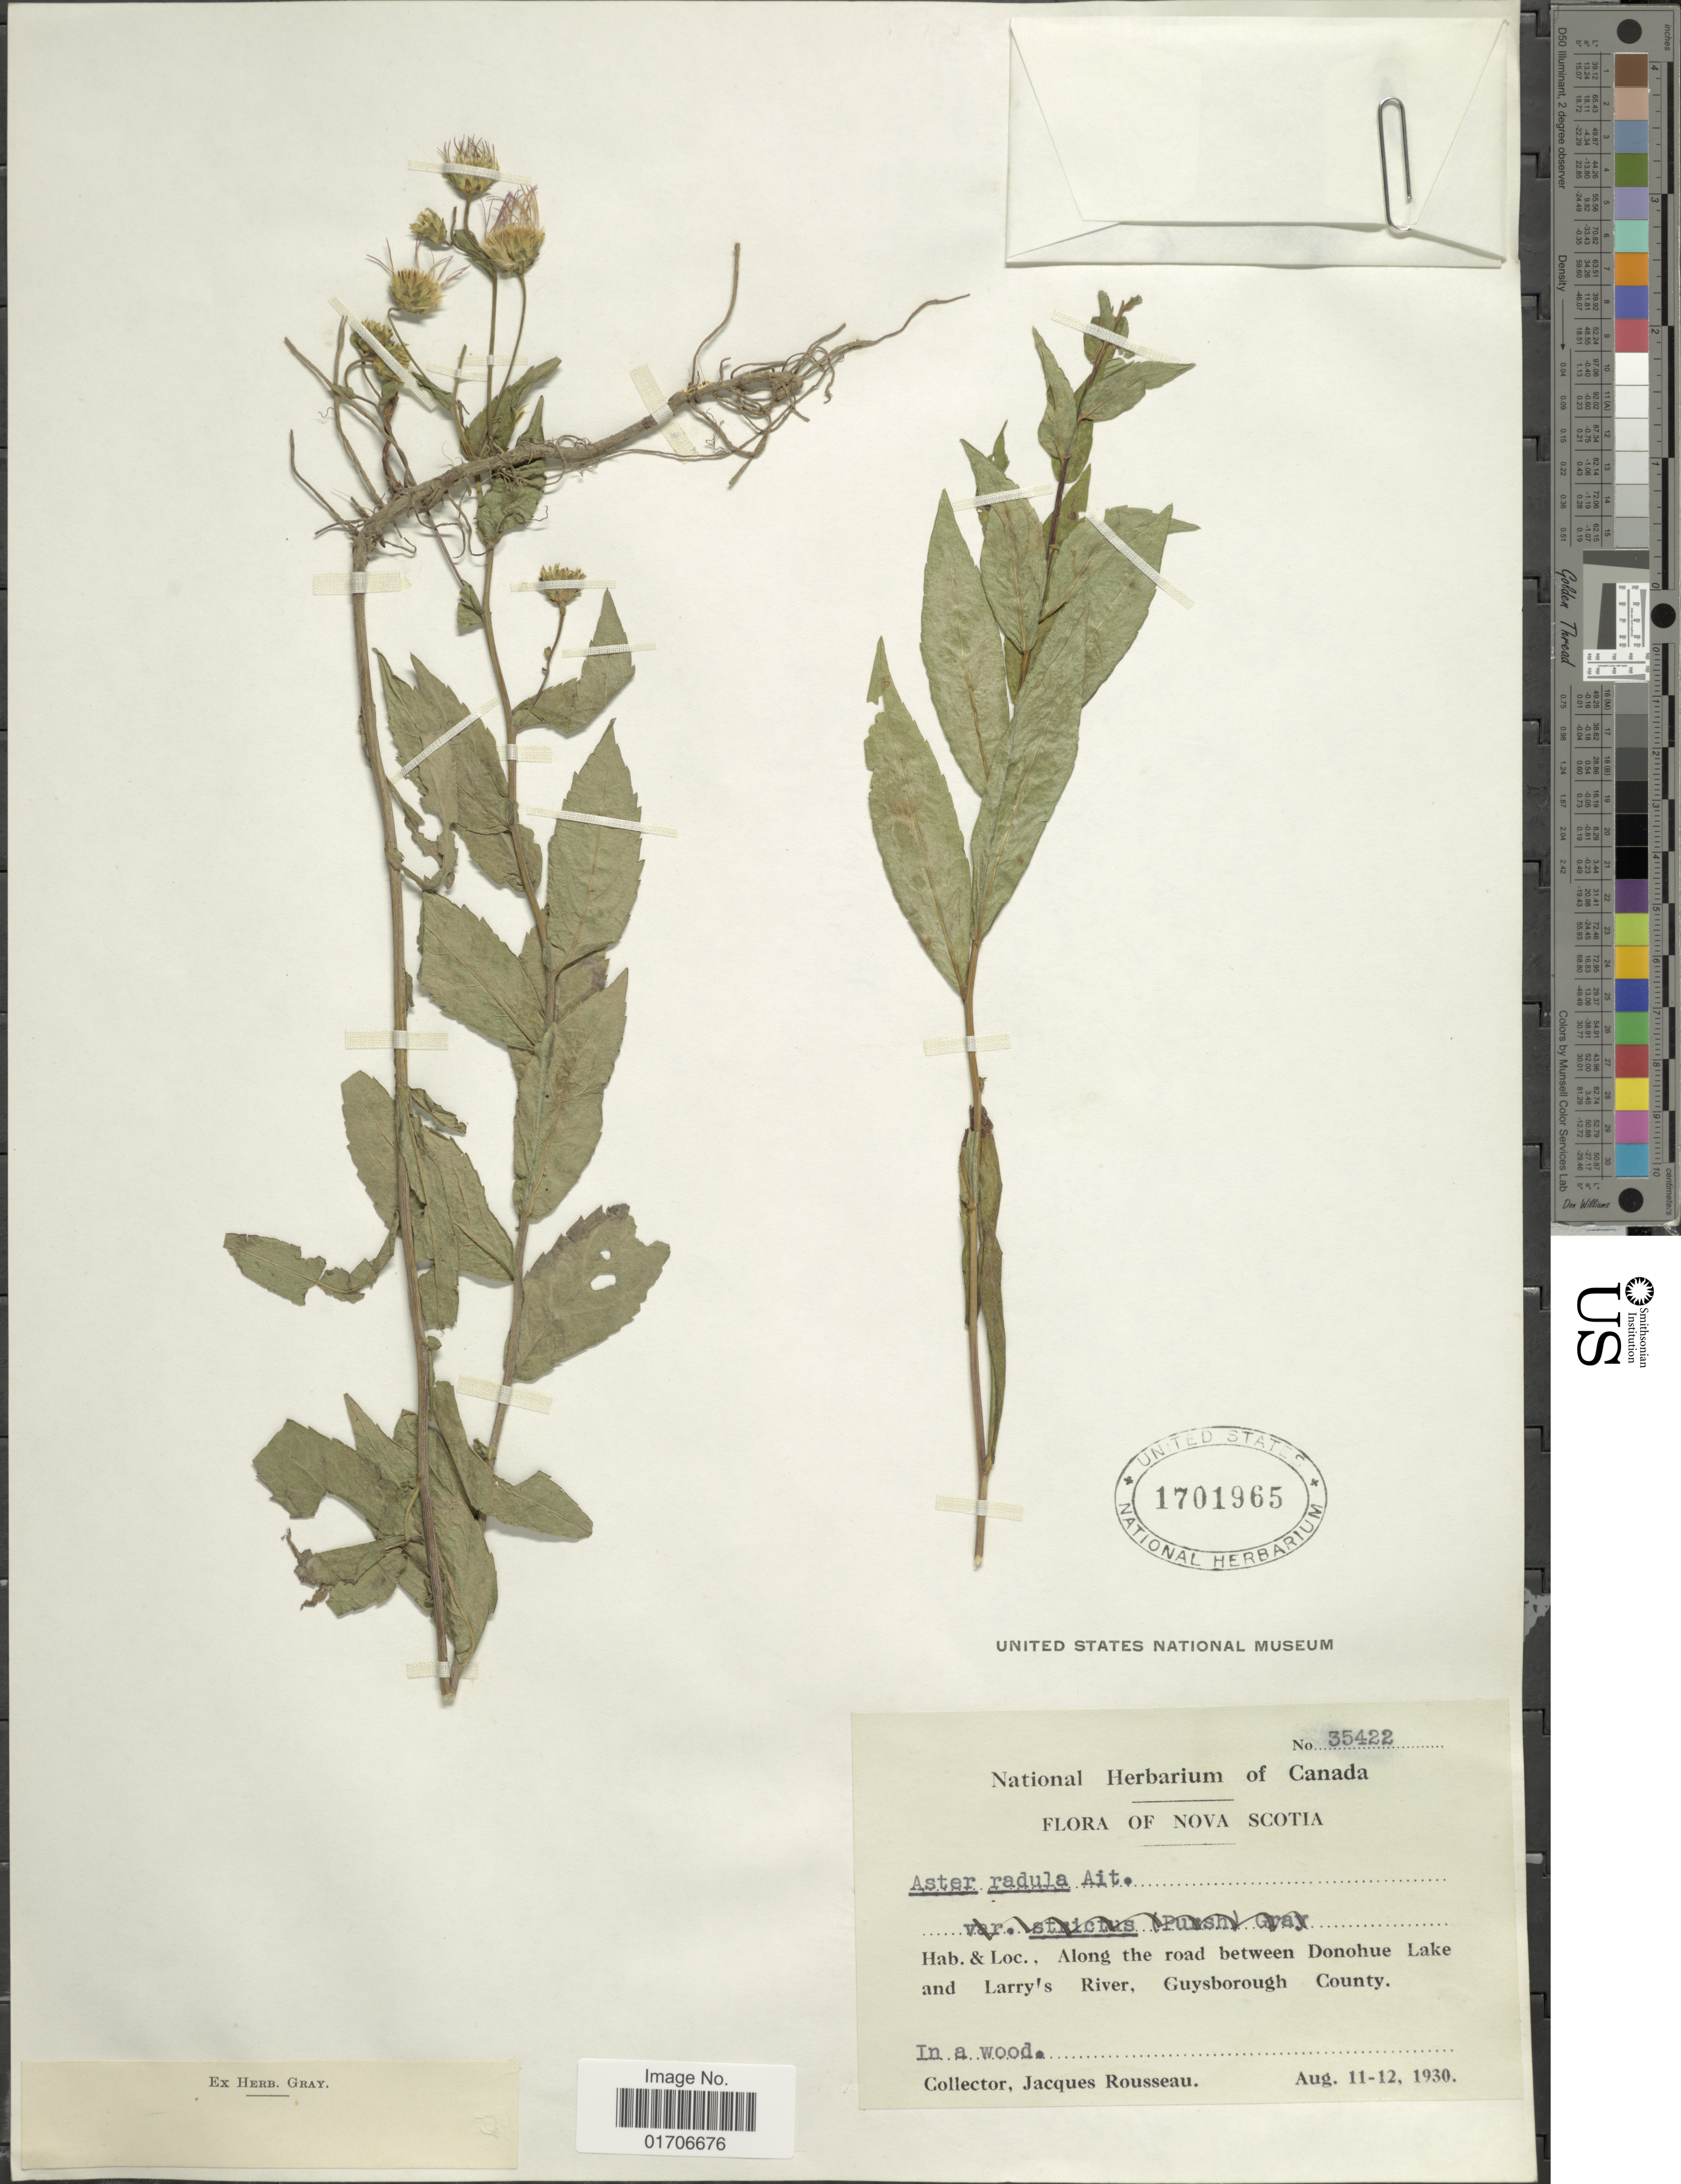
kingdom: Plantae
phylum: Tracheophyta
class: Magnoliopsida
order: Asterales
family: Asteraceae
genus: Eurybia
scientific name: Eurybia radula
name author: (Aiton) G.L. Nesom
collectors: J. Rousseau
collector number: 35422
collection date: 1930-08-11/1930-08-12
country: Canada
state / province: Nova Scotia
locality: Along the road between Donohue Lake and Larry's River, Guysborough County.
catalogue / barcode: US 1701965